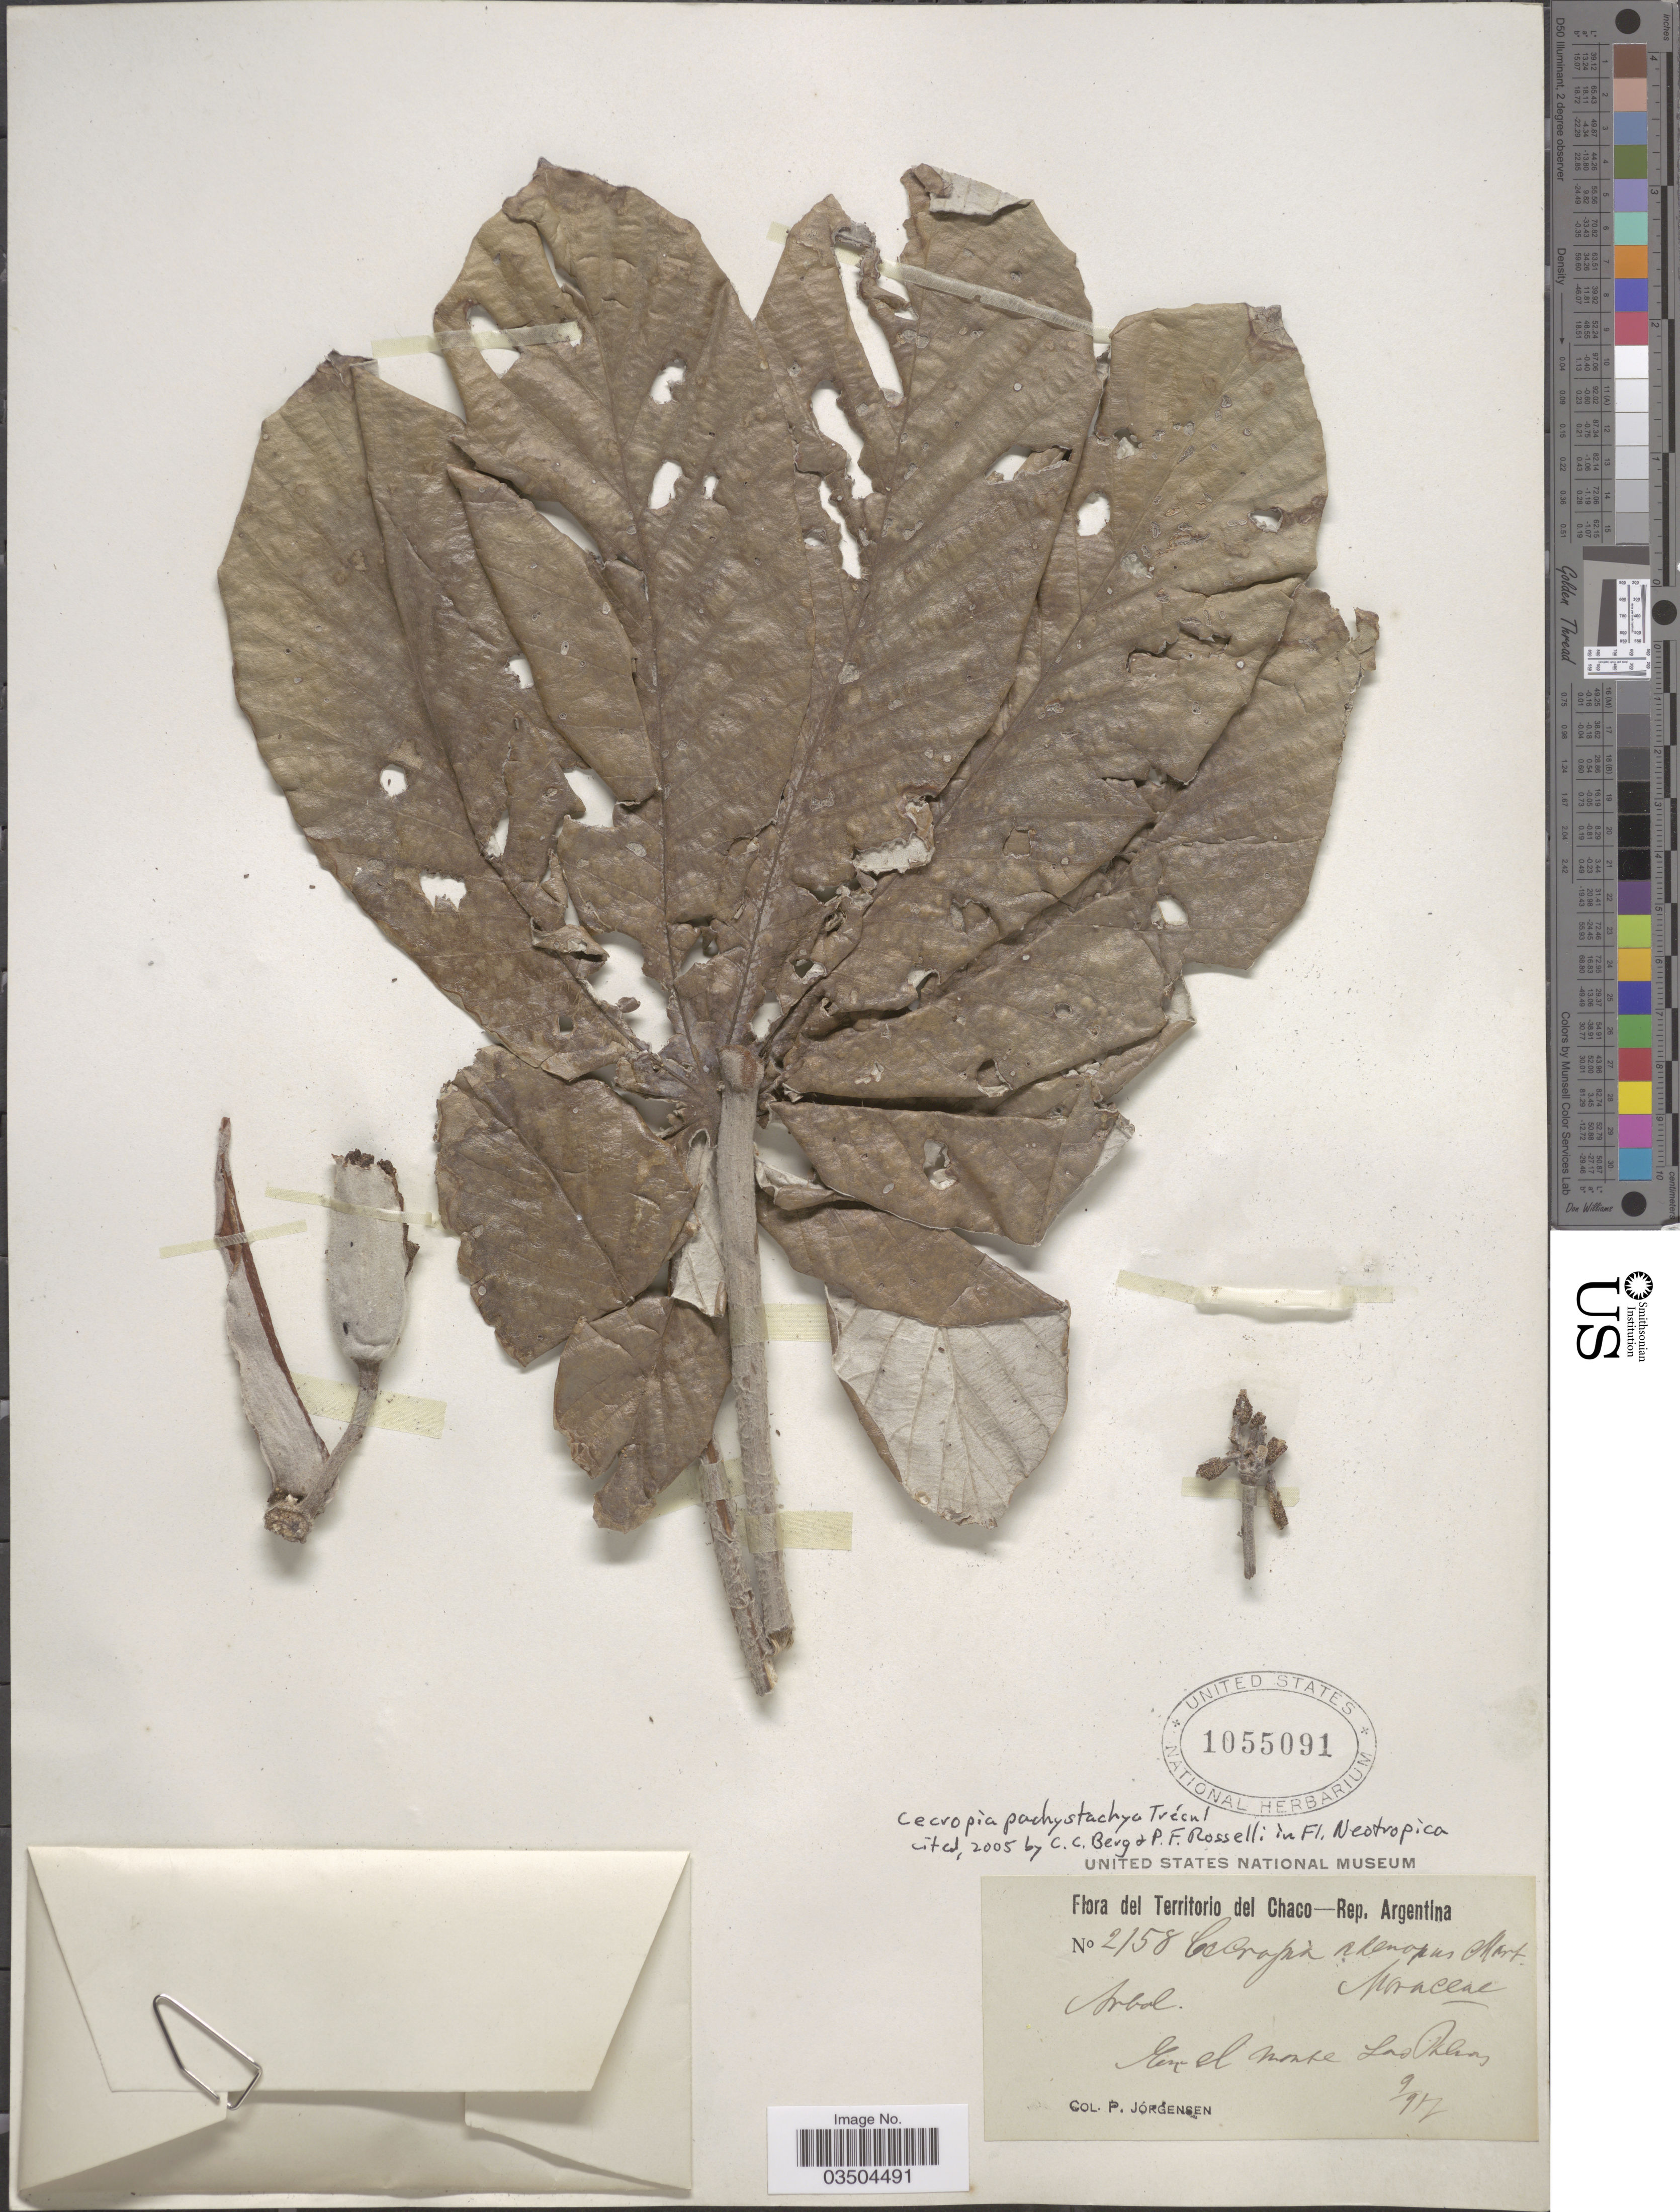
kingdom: Plantae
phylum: Tracheophyta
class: Magnoliopsida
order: Rosales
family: Urticaceae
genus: Cecropia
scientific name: Cecropia pachystachya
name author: Trécul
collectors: P. Jörgensen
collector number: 2158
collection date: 1917-09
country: Argentina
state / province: Chaco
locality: En el monte Las Palmas.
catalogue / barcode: US 1055091